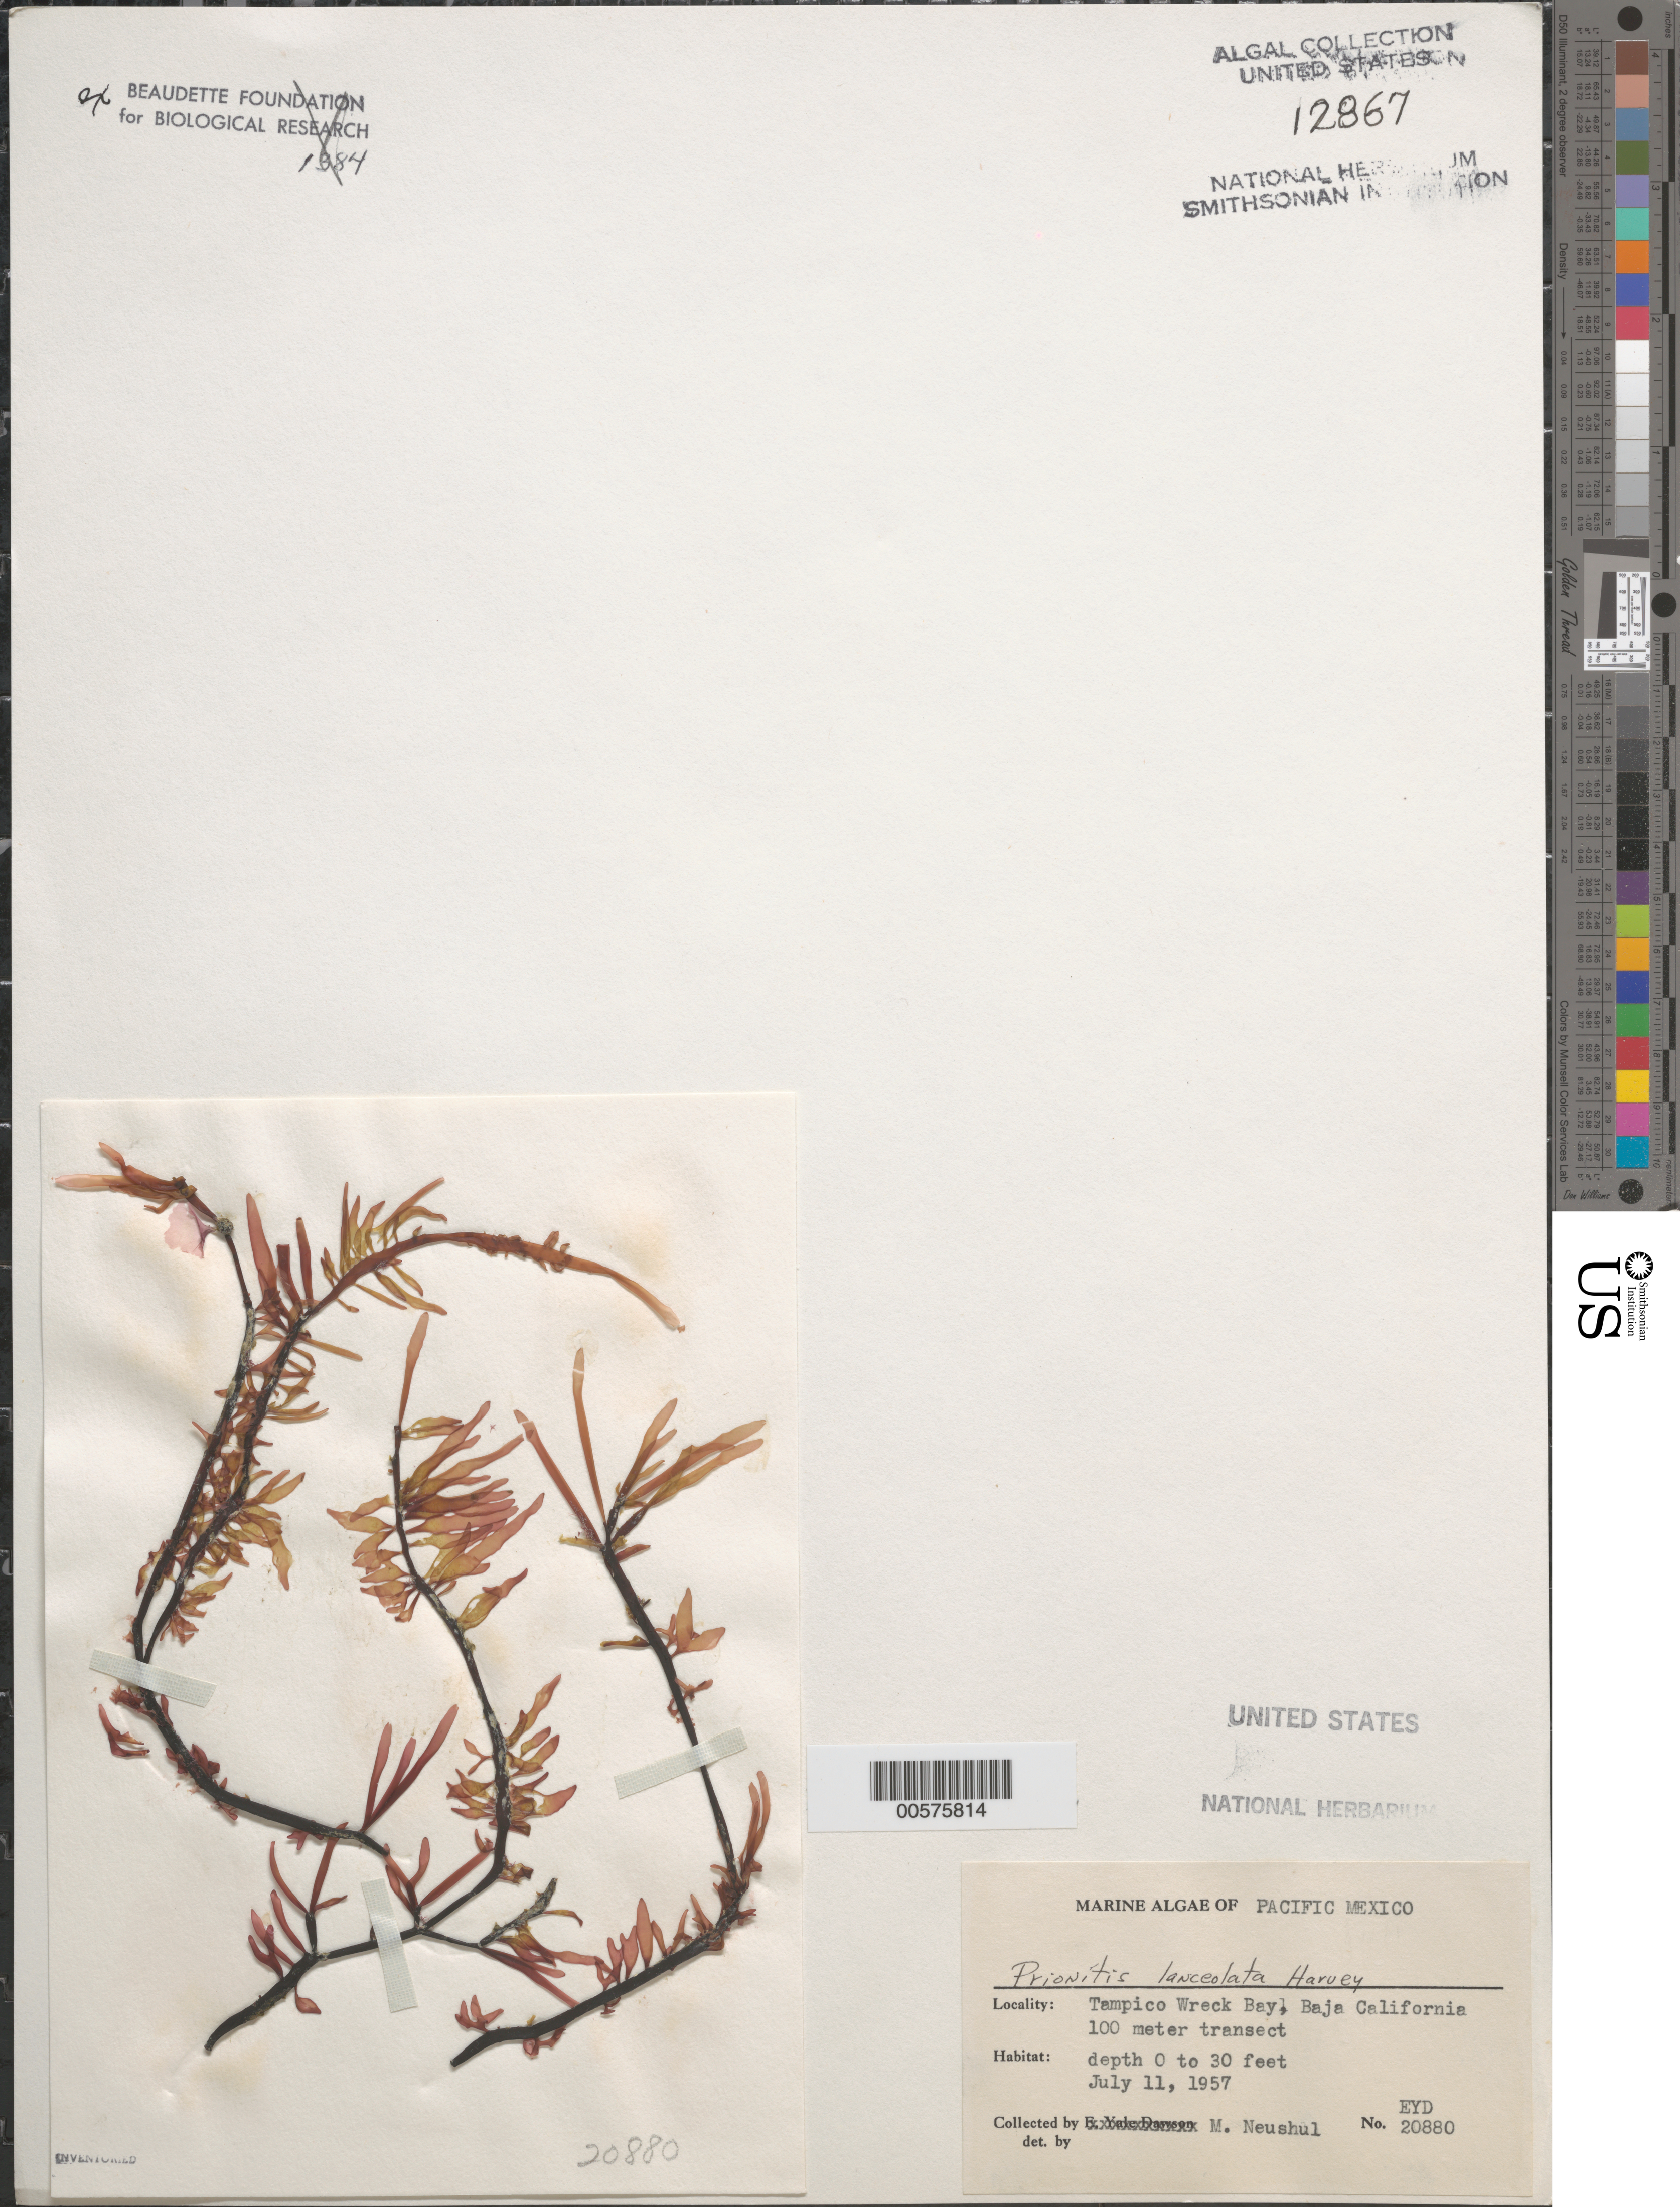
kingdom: Plantae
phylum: Rhodophyta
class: Florideophyceae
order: Cryptonemiales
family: Cryptonemiaceae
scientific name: Prionitis lanceolata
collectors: M. Neushul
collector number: EYD 20880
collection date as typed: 11 Jul 1957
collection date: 1957-07-11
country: Mexico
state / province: Baja California Norte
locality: Tampico Wreck Bay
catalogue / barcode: US 12867